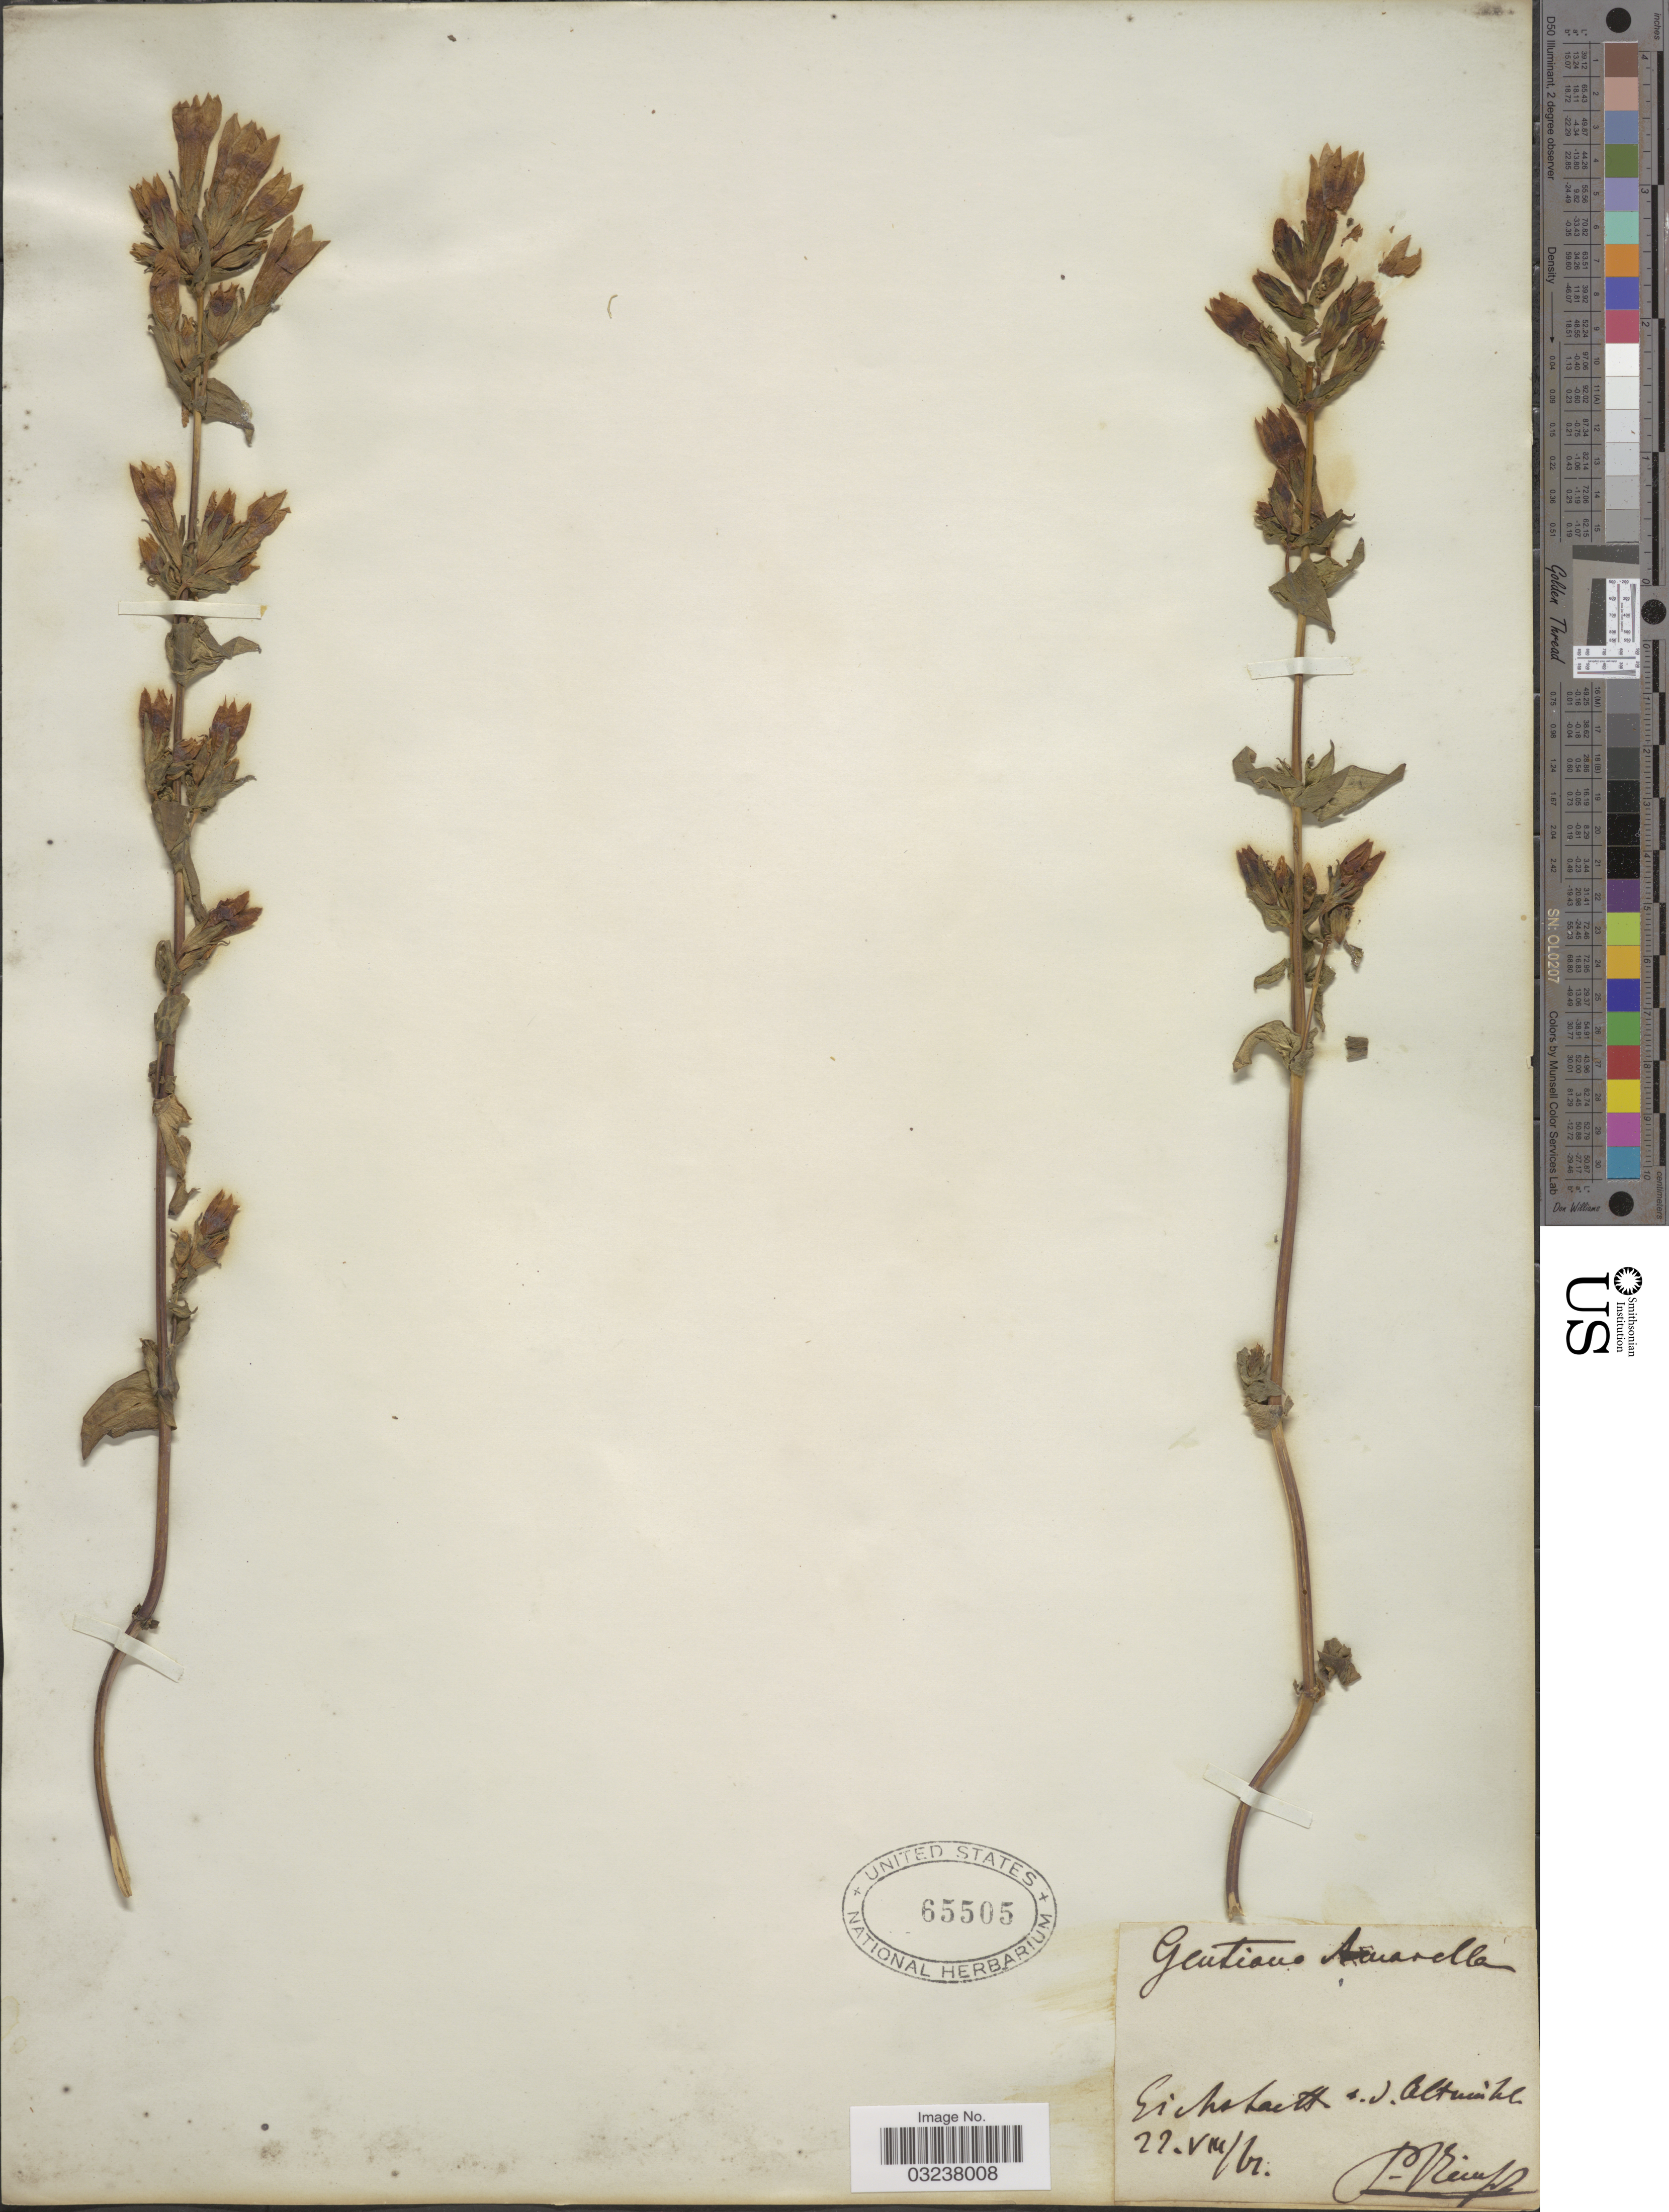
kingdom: Plantae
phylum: Tracheophyta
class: Magnoliopsida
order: Gentianales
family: Gentianaceae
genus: Gentianella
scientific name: Gentianella amarella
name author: (L.) Börner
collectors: P. Reinsch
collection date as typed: Transcribed d/m/y: 22/8/61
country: Germany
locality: Eichstadtt s. d Altuinkl. [interpreted]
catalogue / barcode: US 65505